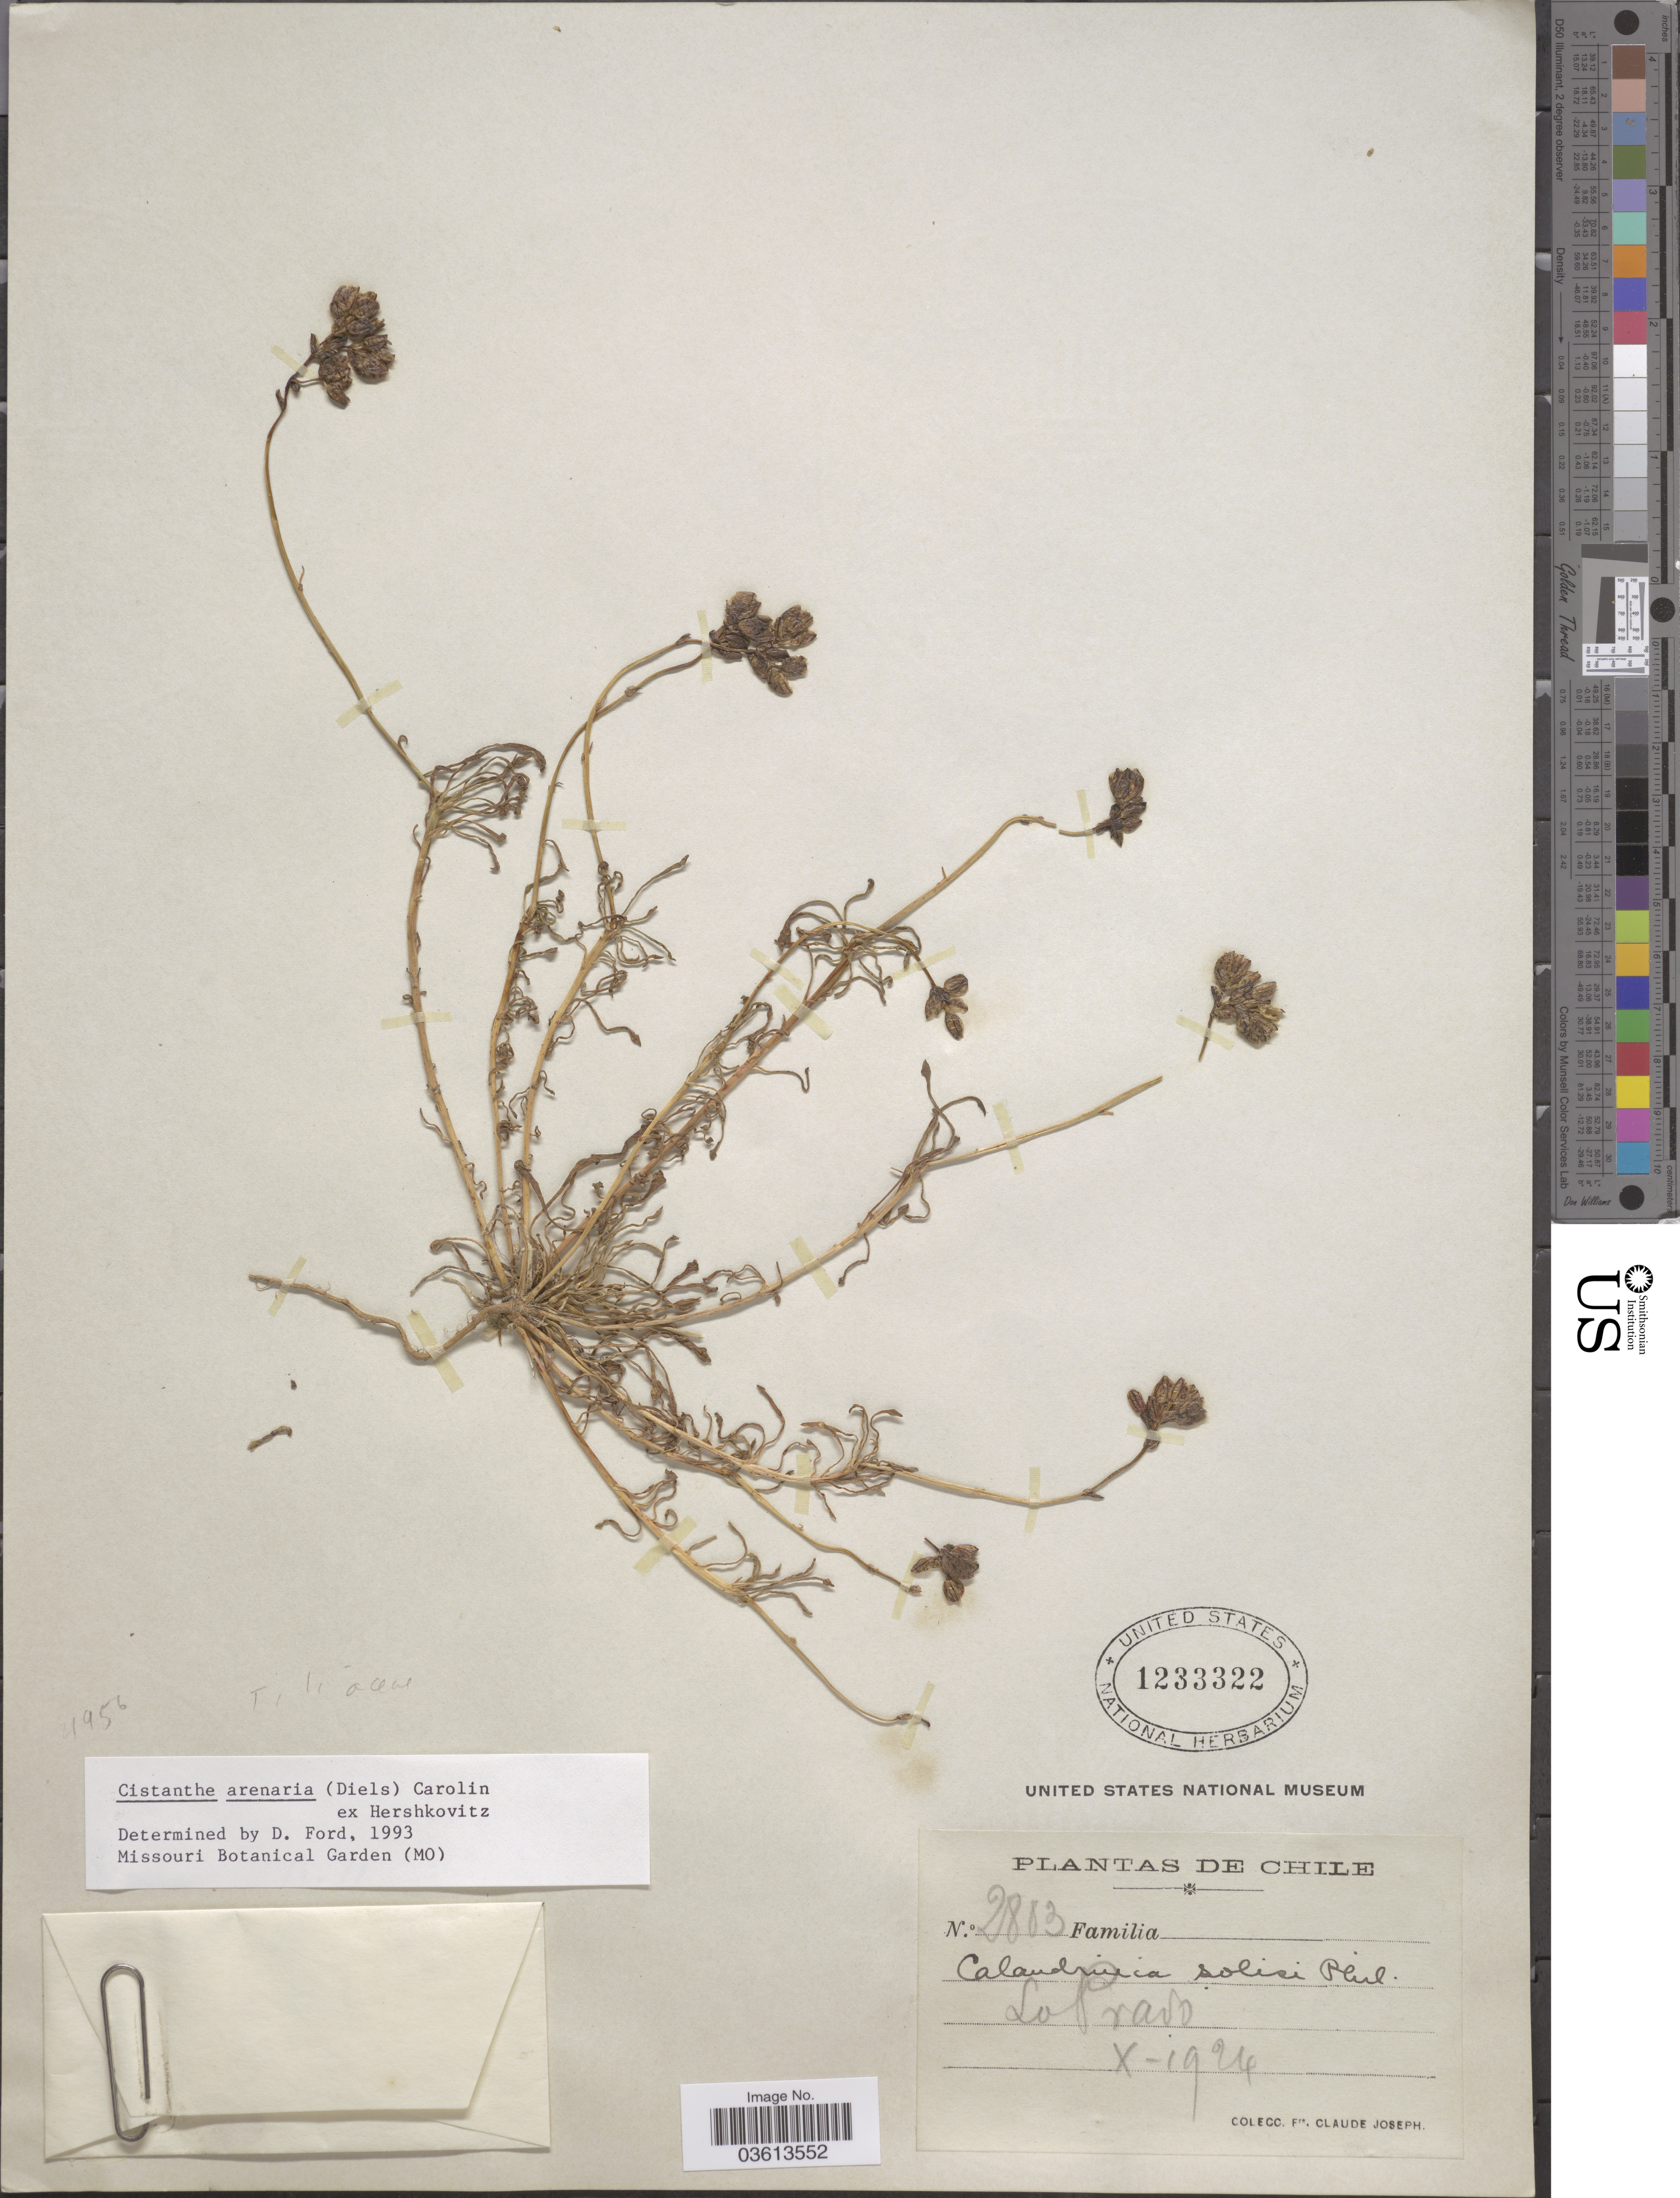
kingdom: Plantae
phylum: Tracheophyta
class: Magnoliopsida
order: Caryophyllales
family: Montiaceae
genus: Cistanthe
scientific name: Cistanthe arenaria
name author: (Cham.) Carolin ex Hershk.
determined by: Ford, D.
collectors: Bro. Claude-Joseph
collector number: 2883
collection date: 1924-10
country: Chile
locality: Lo Prado.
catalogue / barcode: US 1233322